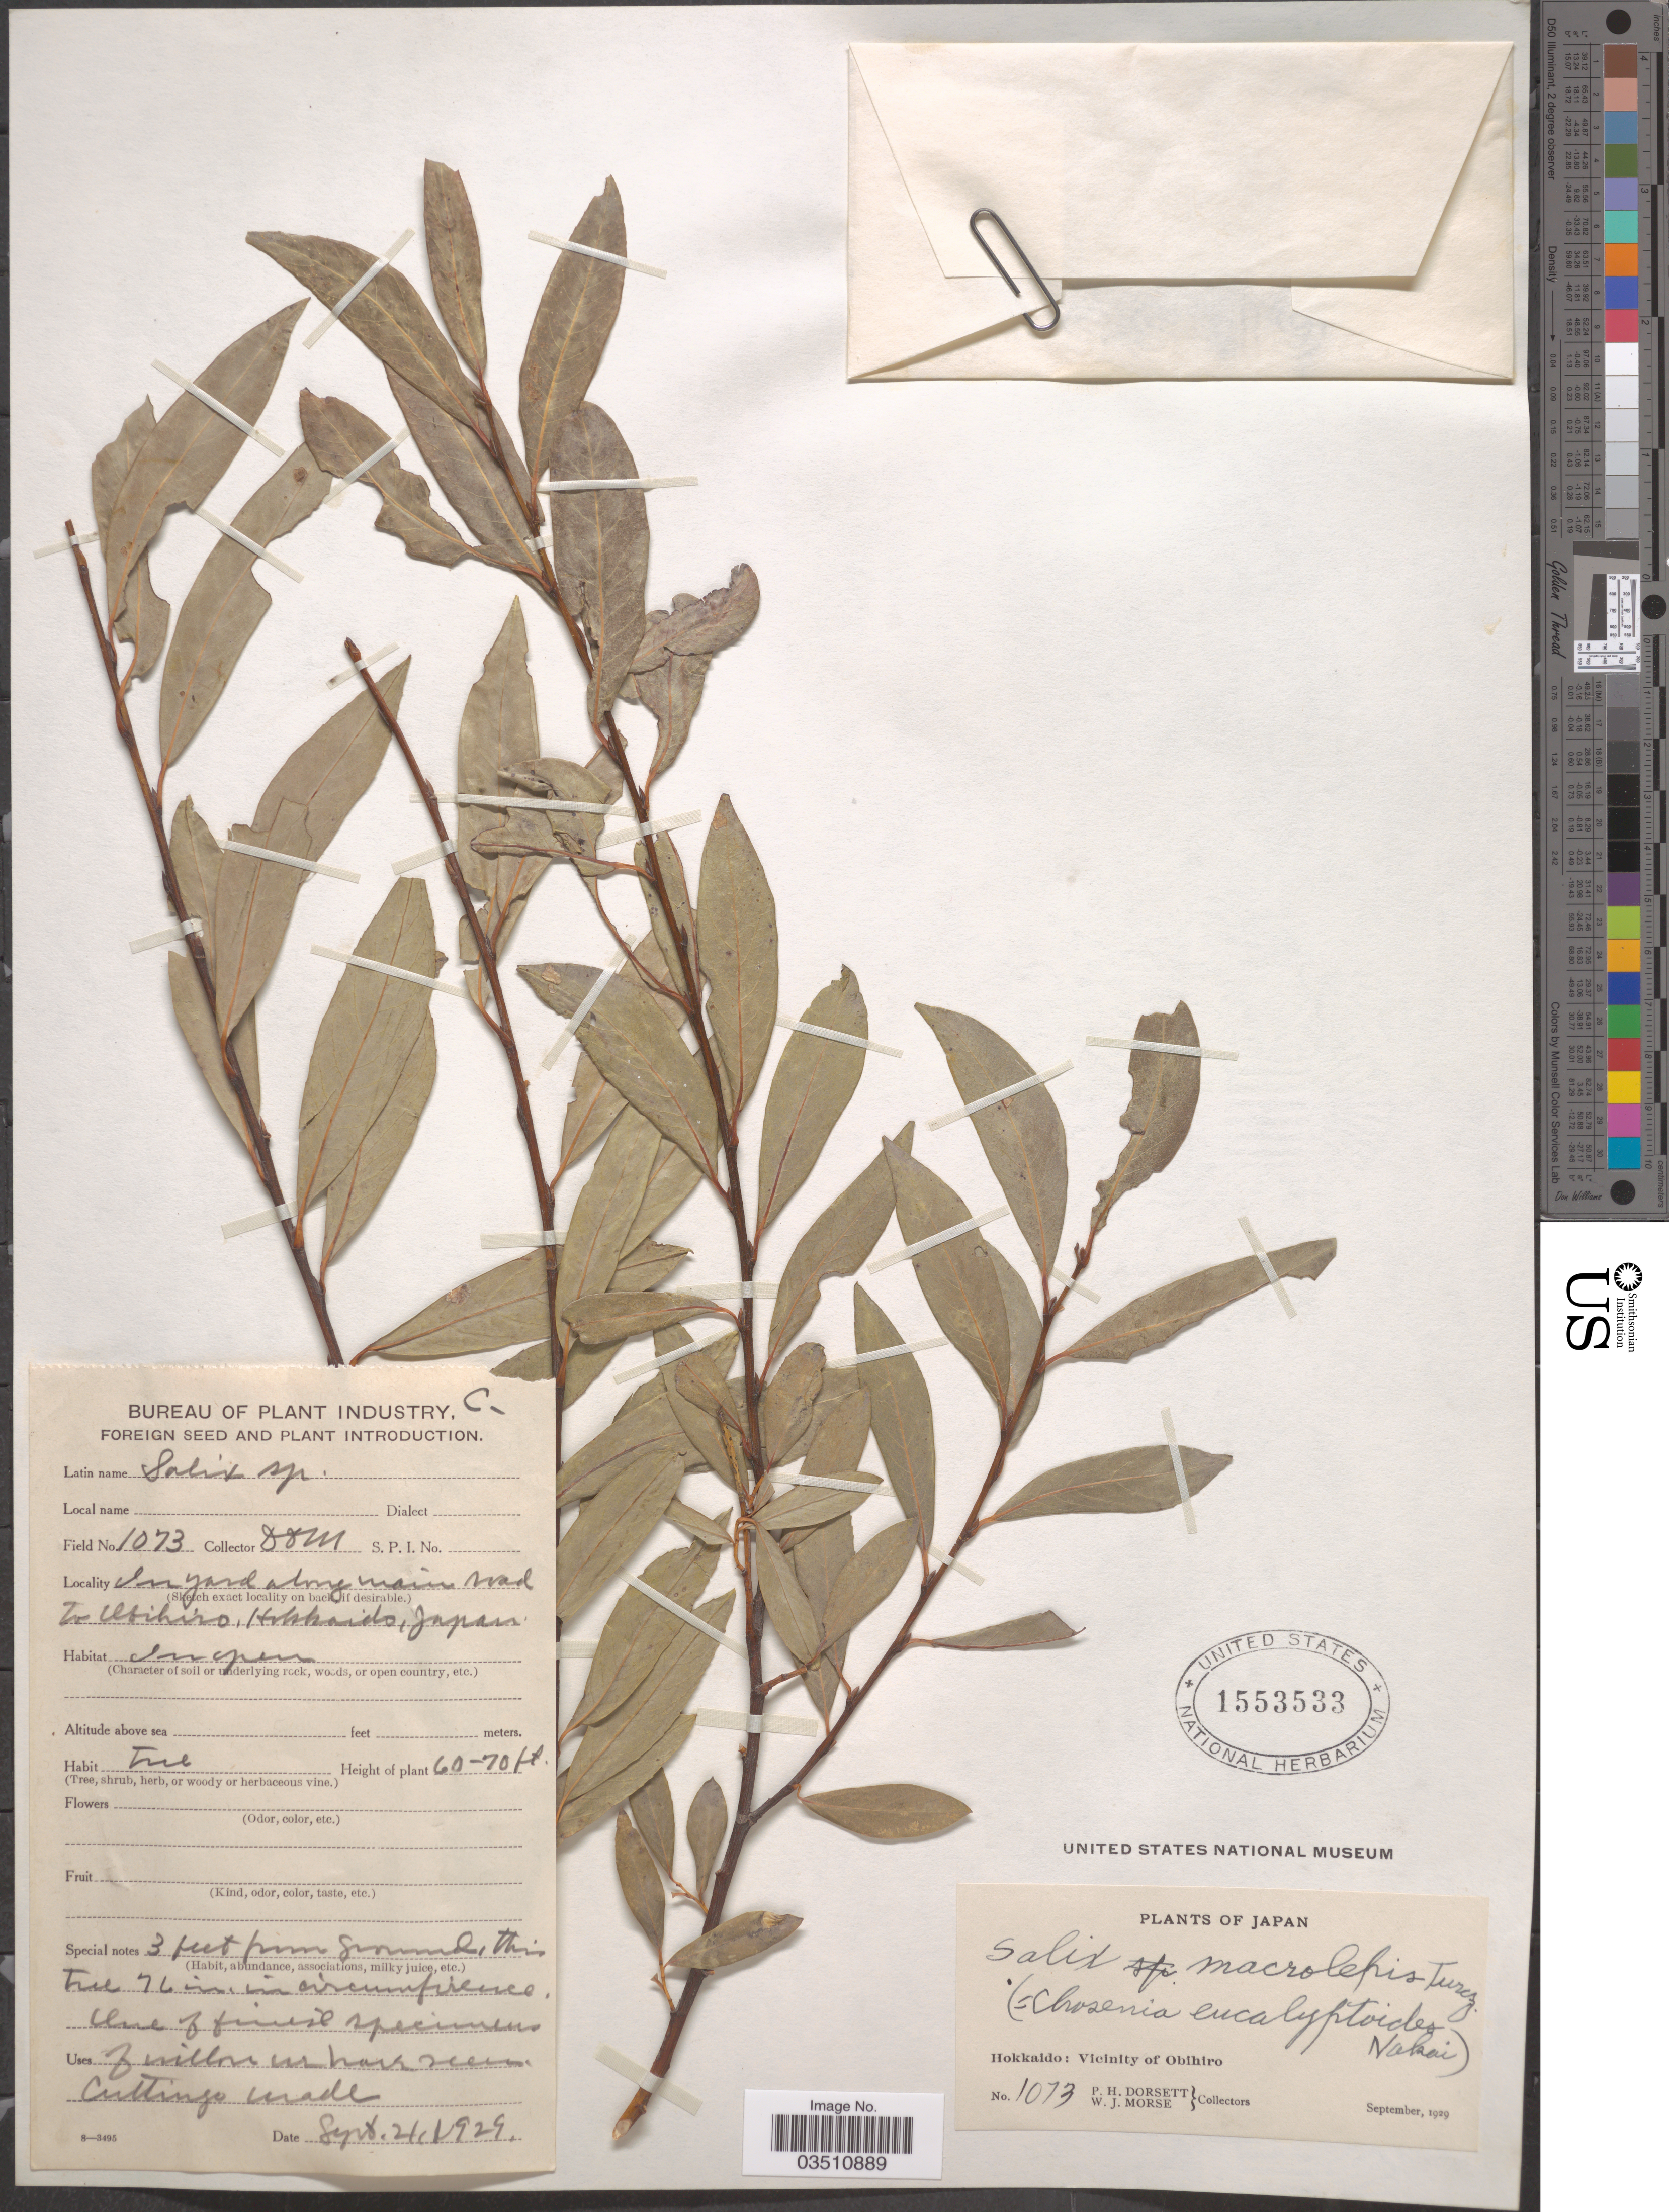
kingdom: Plantae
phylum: Tracheophyta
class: Magnoliopsida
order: Malpighiales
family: Salicaceae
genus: Salix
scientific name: Salix macrolepis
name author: Turcz.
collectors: P. H. Dorsett & W. J. Morse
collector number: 1073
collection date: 1929-09-21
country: Japan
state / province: Hokkaidō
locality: In yard along main road to Ubihiro. Vicinity of Obihiro.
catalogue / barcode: US 1553533